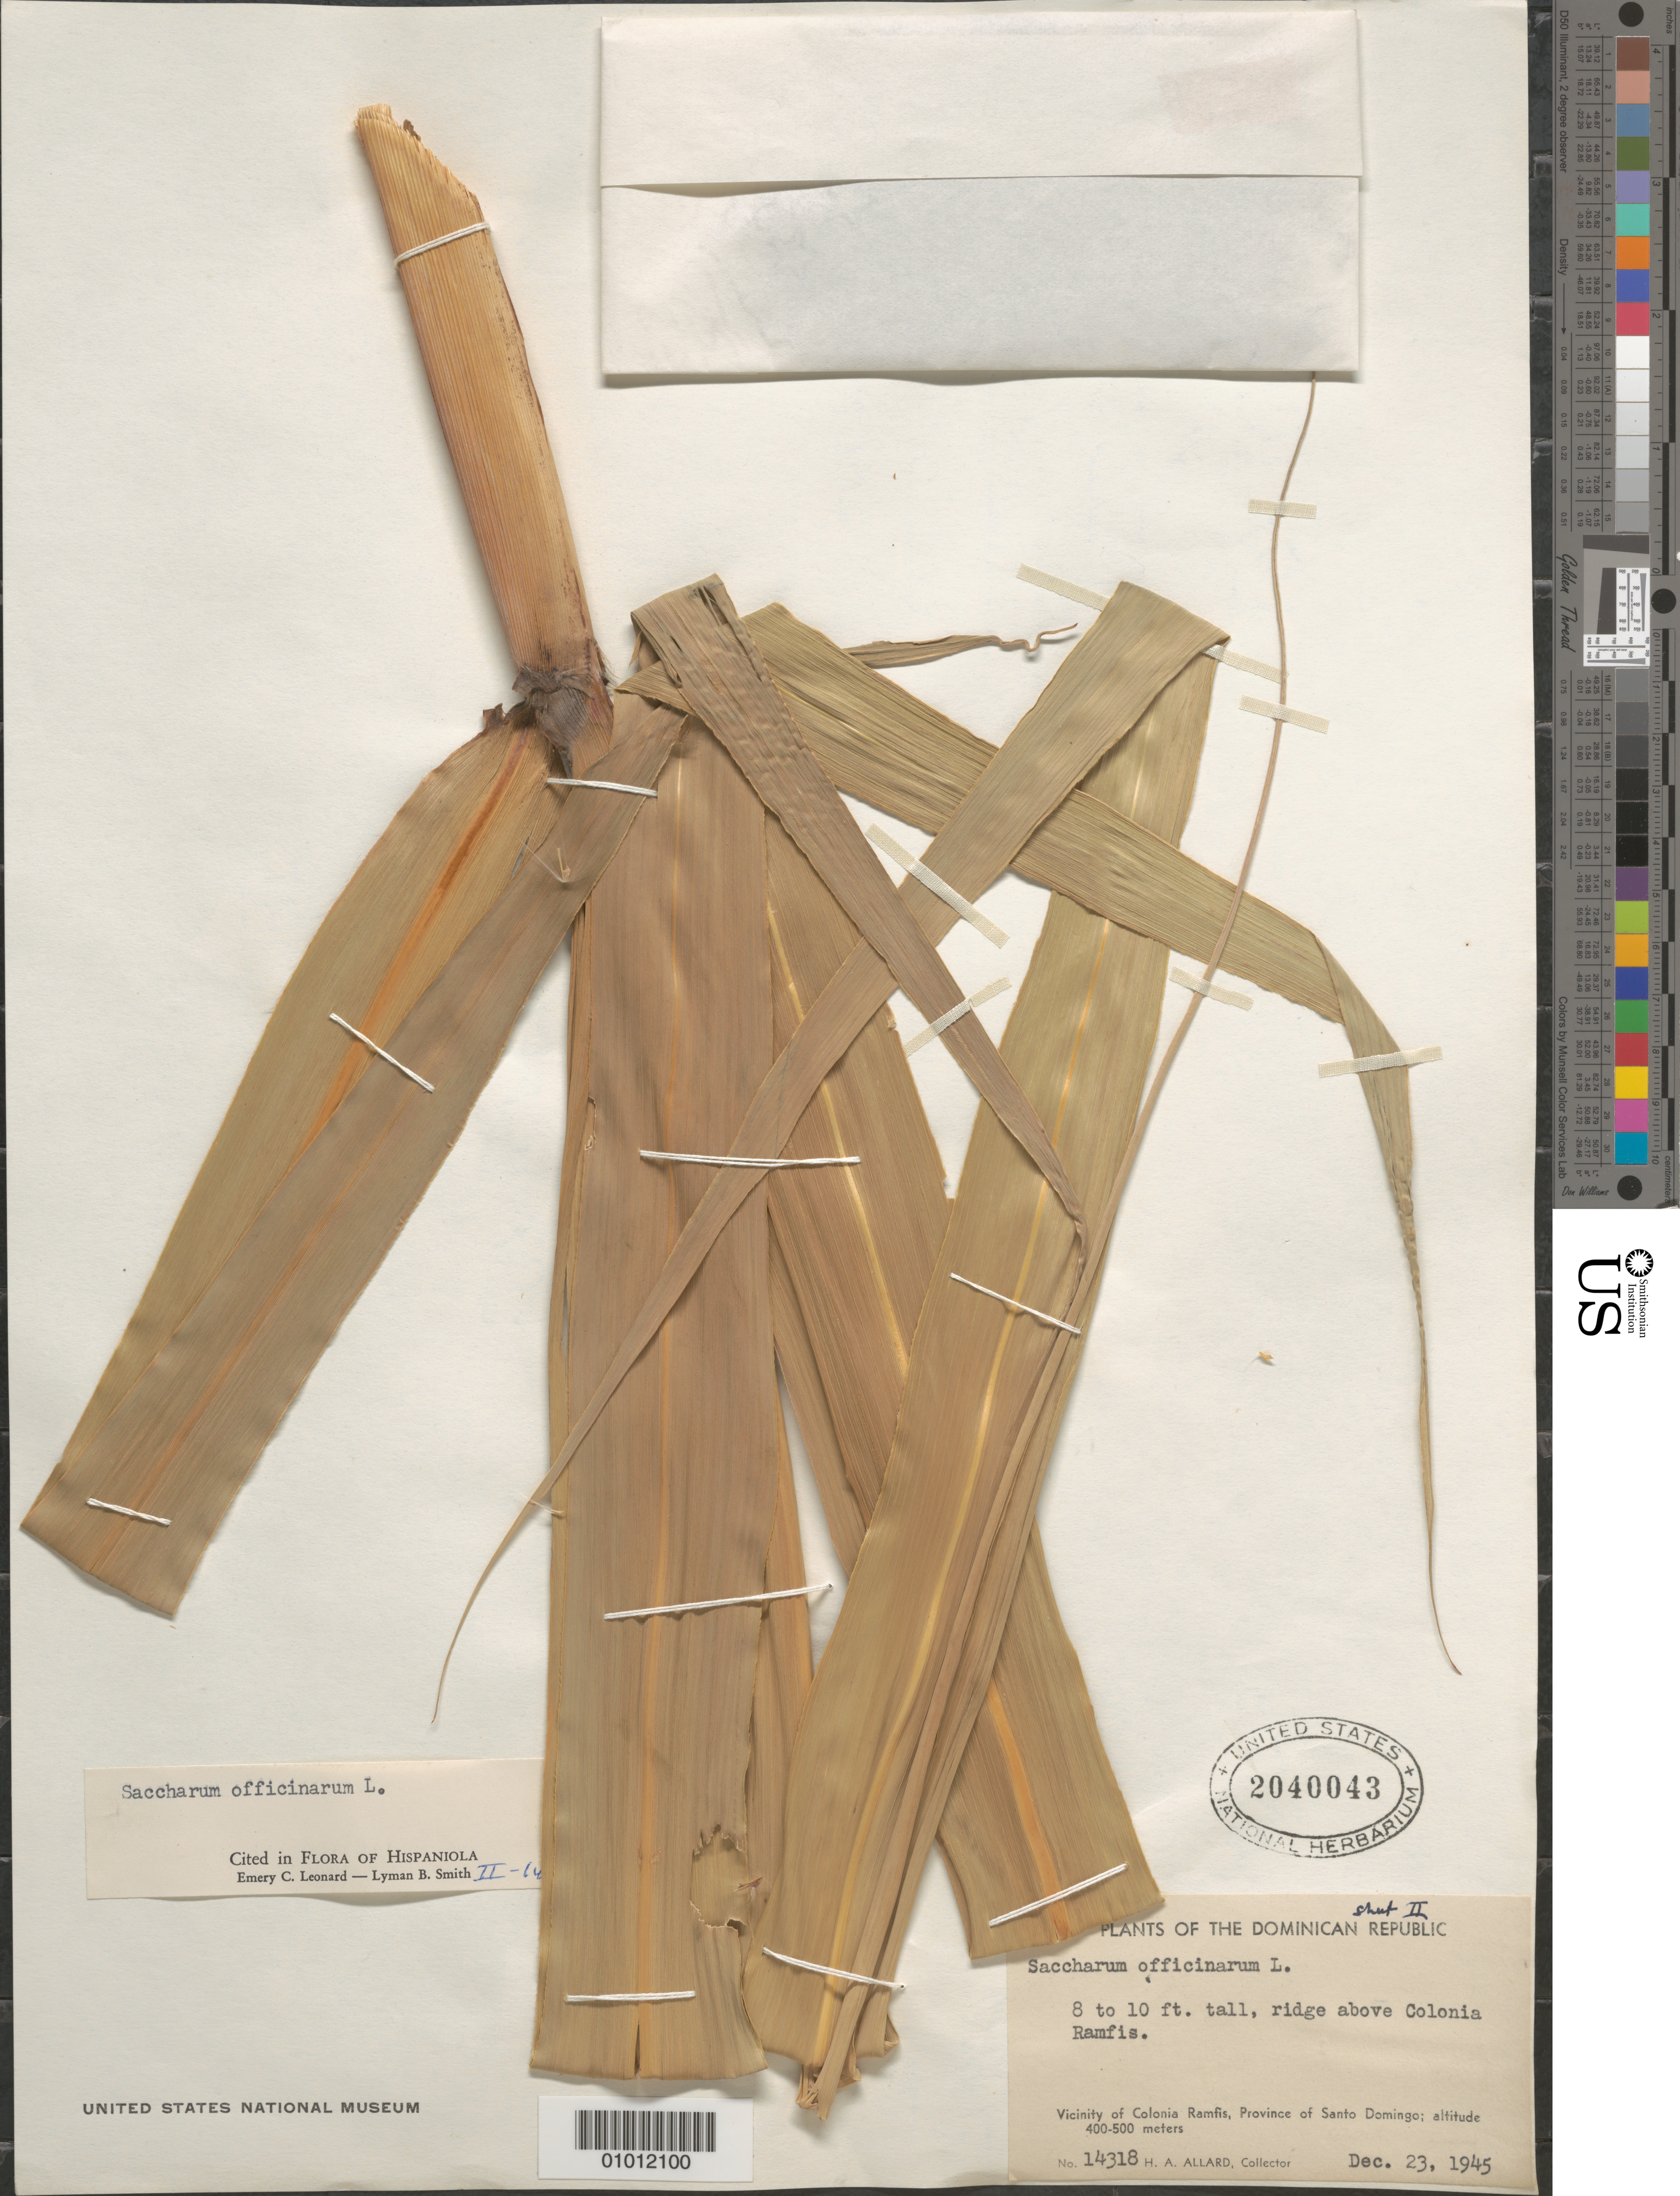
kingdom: Plantae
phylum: Tracheophyta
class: Liliopsida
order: Poales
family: Poaceae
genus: Saccharum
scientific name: Saccharum officinarum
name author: L.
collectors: H. A. Allard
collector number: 14318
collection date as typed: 23 Dec 1945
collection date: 1945-12-23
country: Dominican Republic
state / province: Distrito Nacional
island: Hispaniola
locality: Vic. of ridge above Colonia Ramfis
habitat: ridge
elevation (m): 400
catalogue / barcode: US 2040043